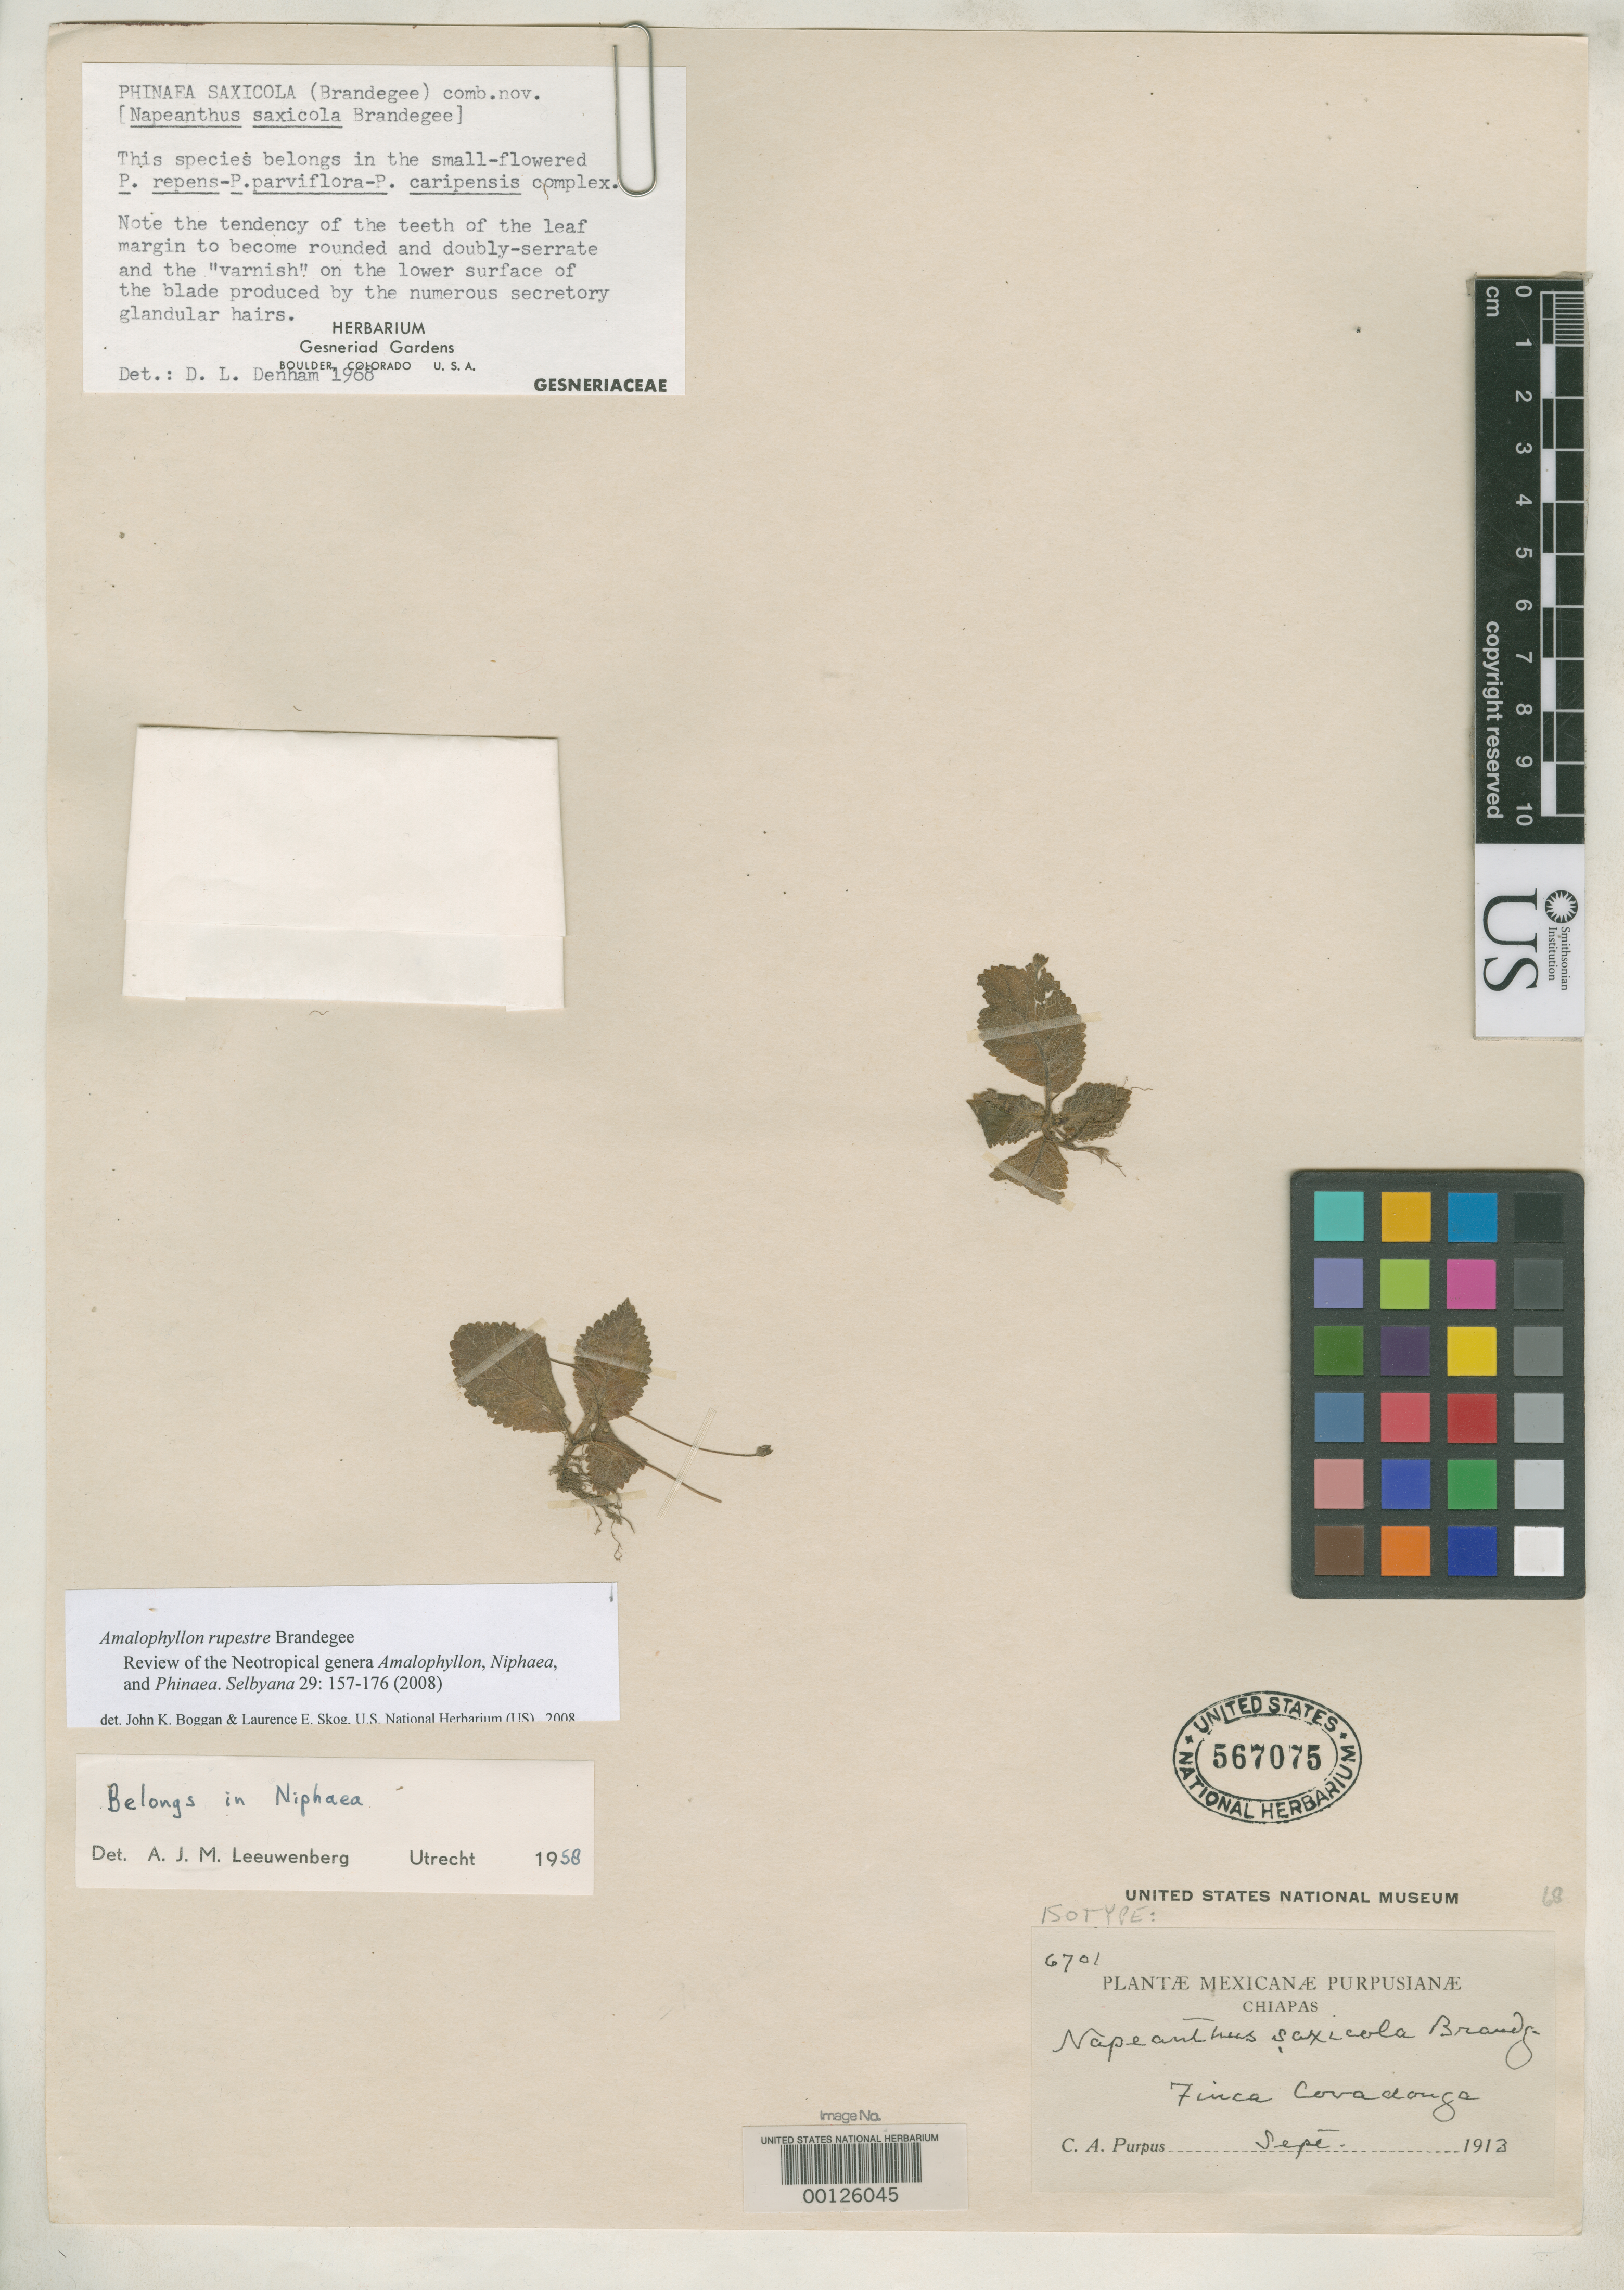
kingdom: Plantae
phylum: Tracheophyta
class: Magnoliopsida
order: Lamiales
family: Gesneriaceae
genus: Napeanthus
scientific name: Napeanthus saxicola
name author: Brandegee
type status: Isotype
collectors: C. A. Purpus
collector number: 6701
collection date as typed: Sep 1913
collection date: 1913-09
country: Mexico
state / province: Chiapas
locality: Near Finca Covadonga.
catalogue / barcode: US 567075